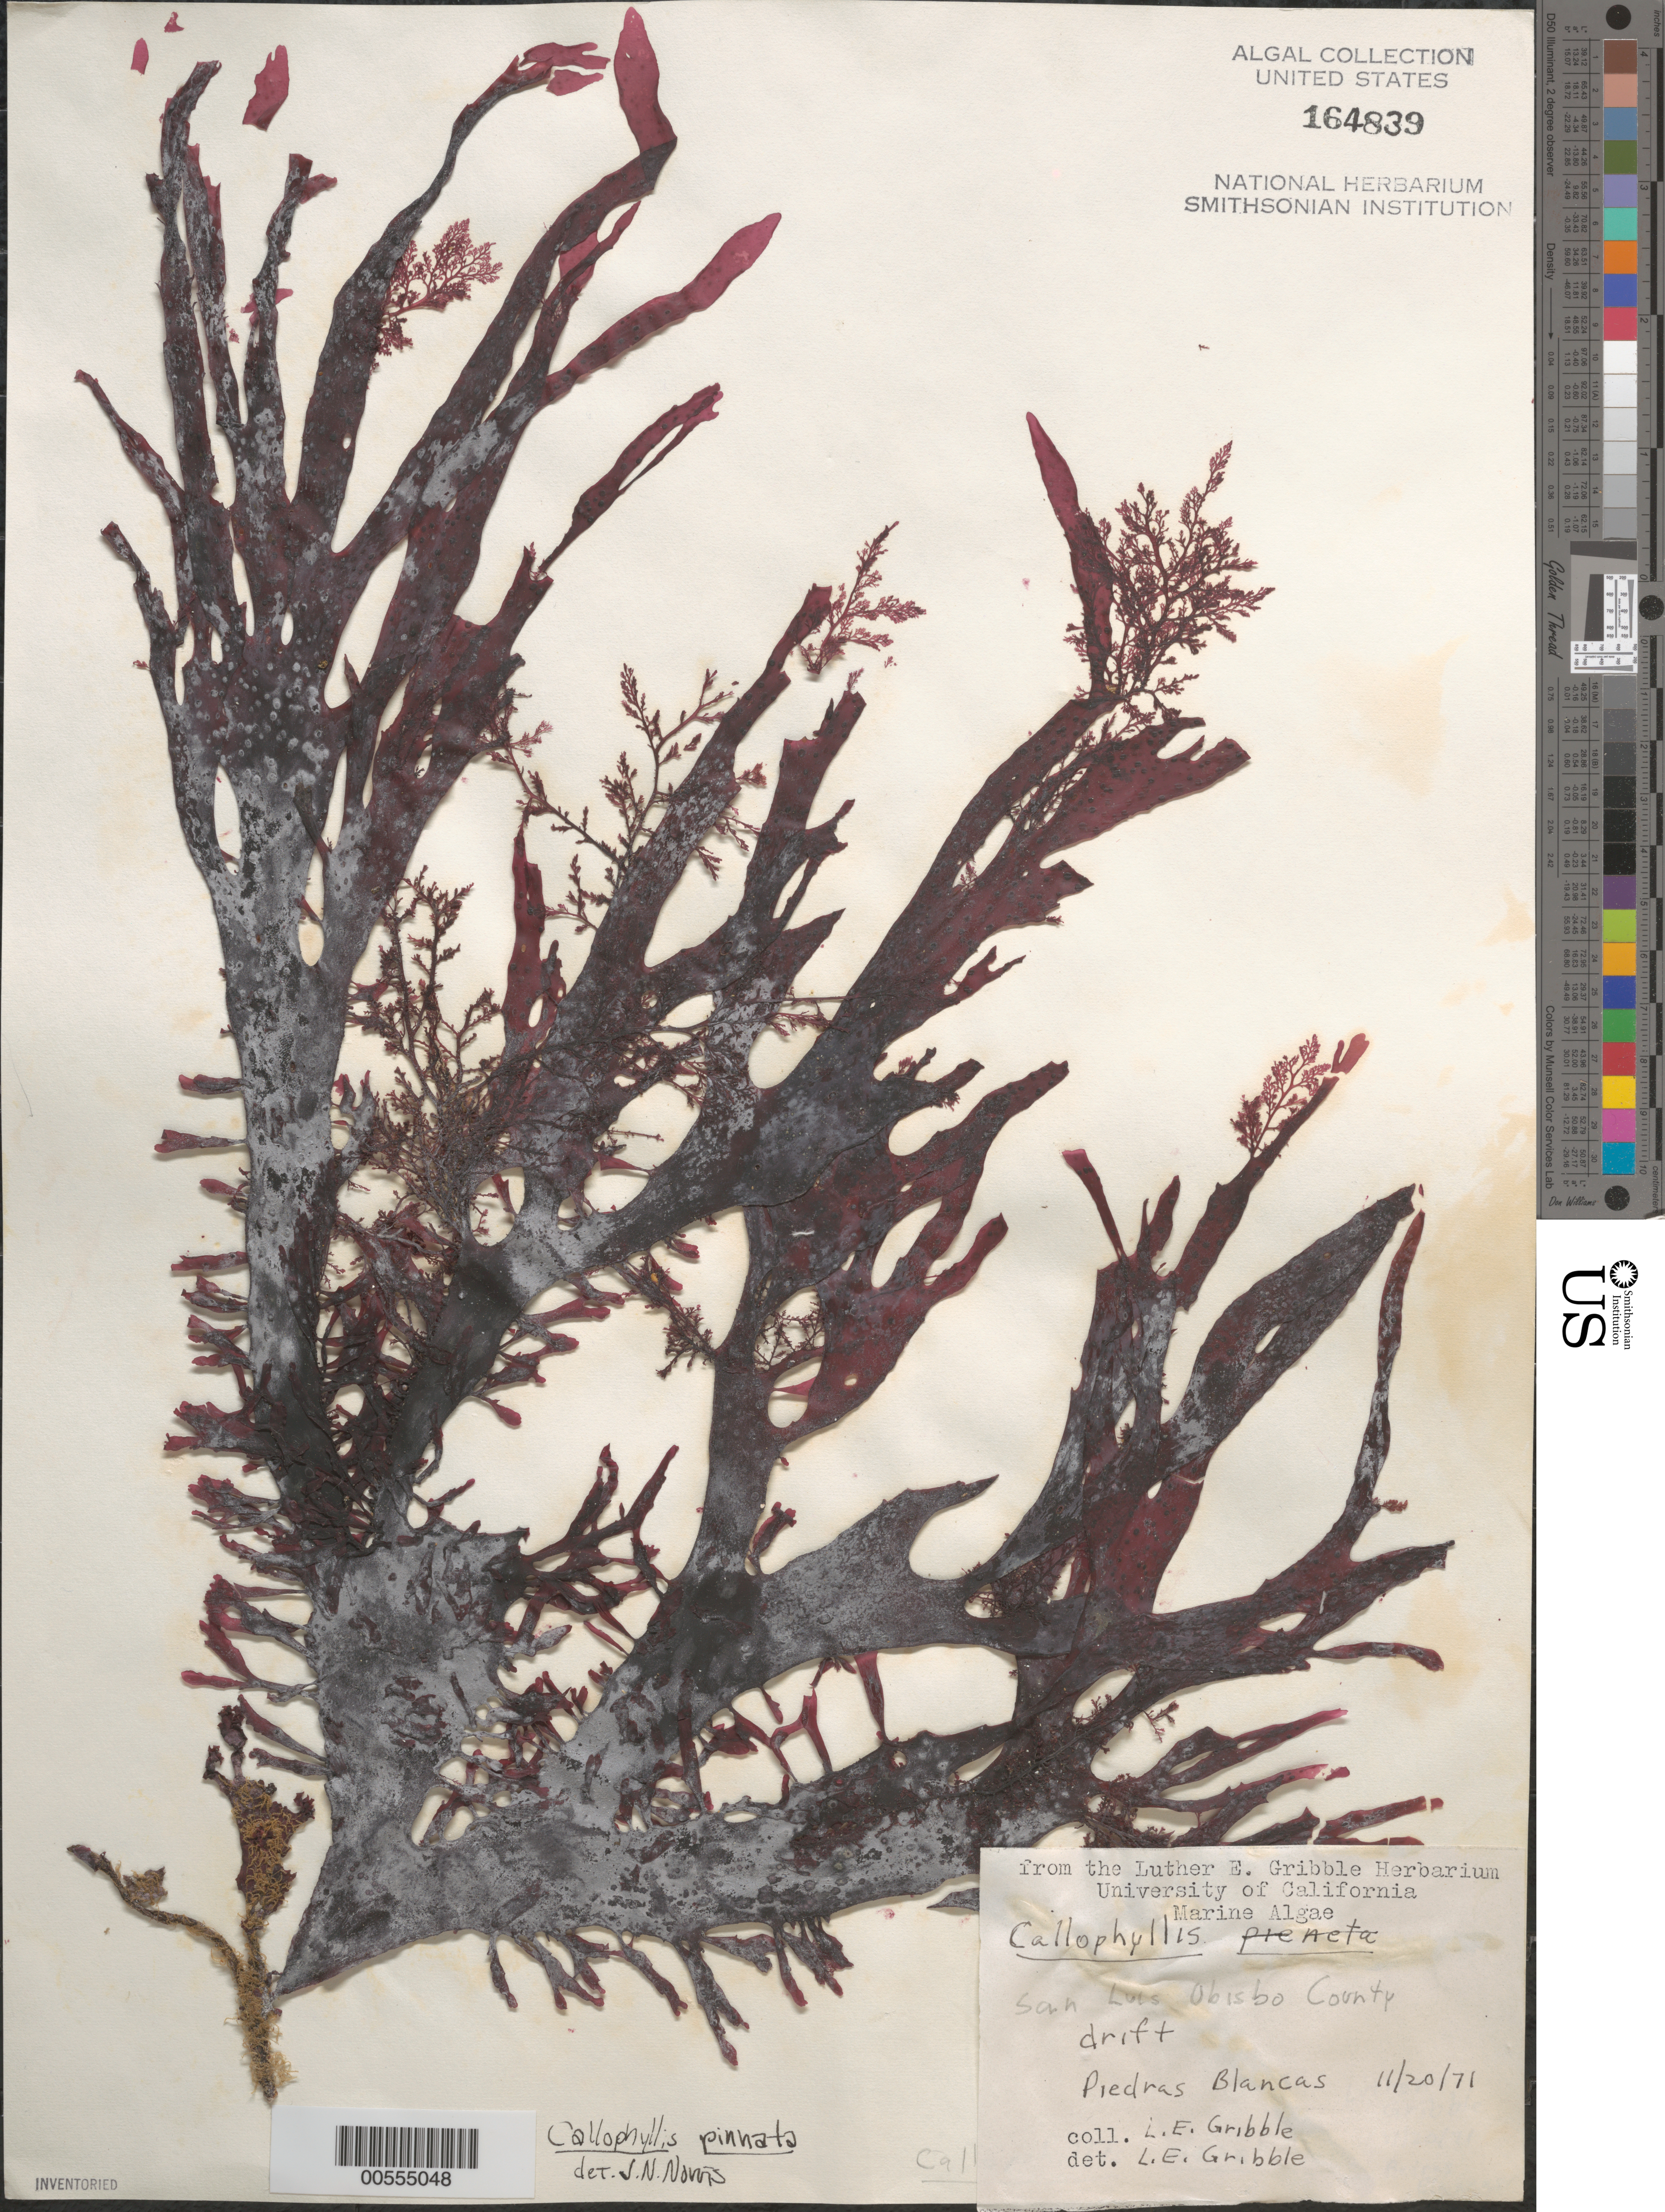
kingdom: Plantae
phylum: Rhodophyta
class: Florideophyceae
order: Gigartinales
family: Kallymeniaceae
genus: Callophyllis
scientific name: Callophyllis pinnata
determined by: Norris, James N.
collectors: L. Gribble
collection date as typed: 20 Nov 1971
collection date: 1971-11-20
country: United States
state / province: California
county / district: San Luis Obispo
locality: Piedras Blancas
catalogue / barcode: US 164839